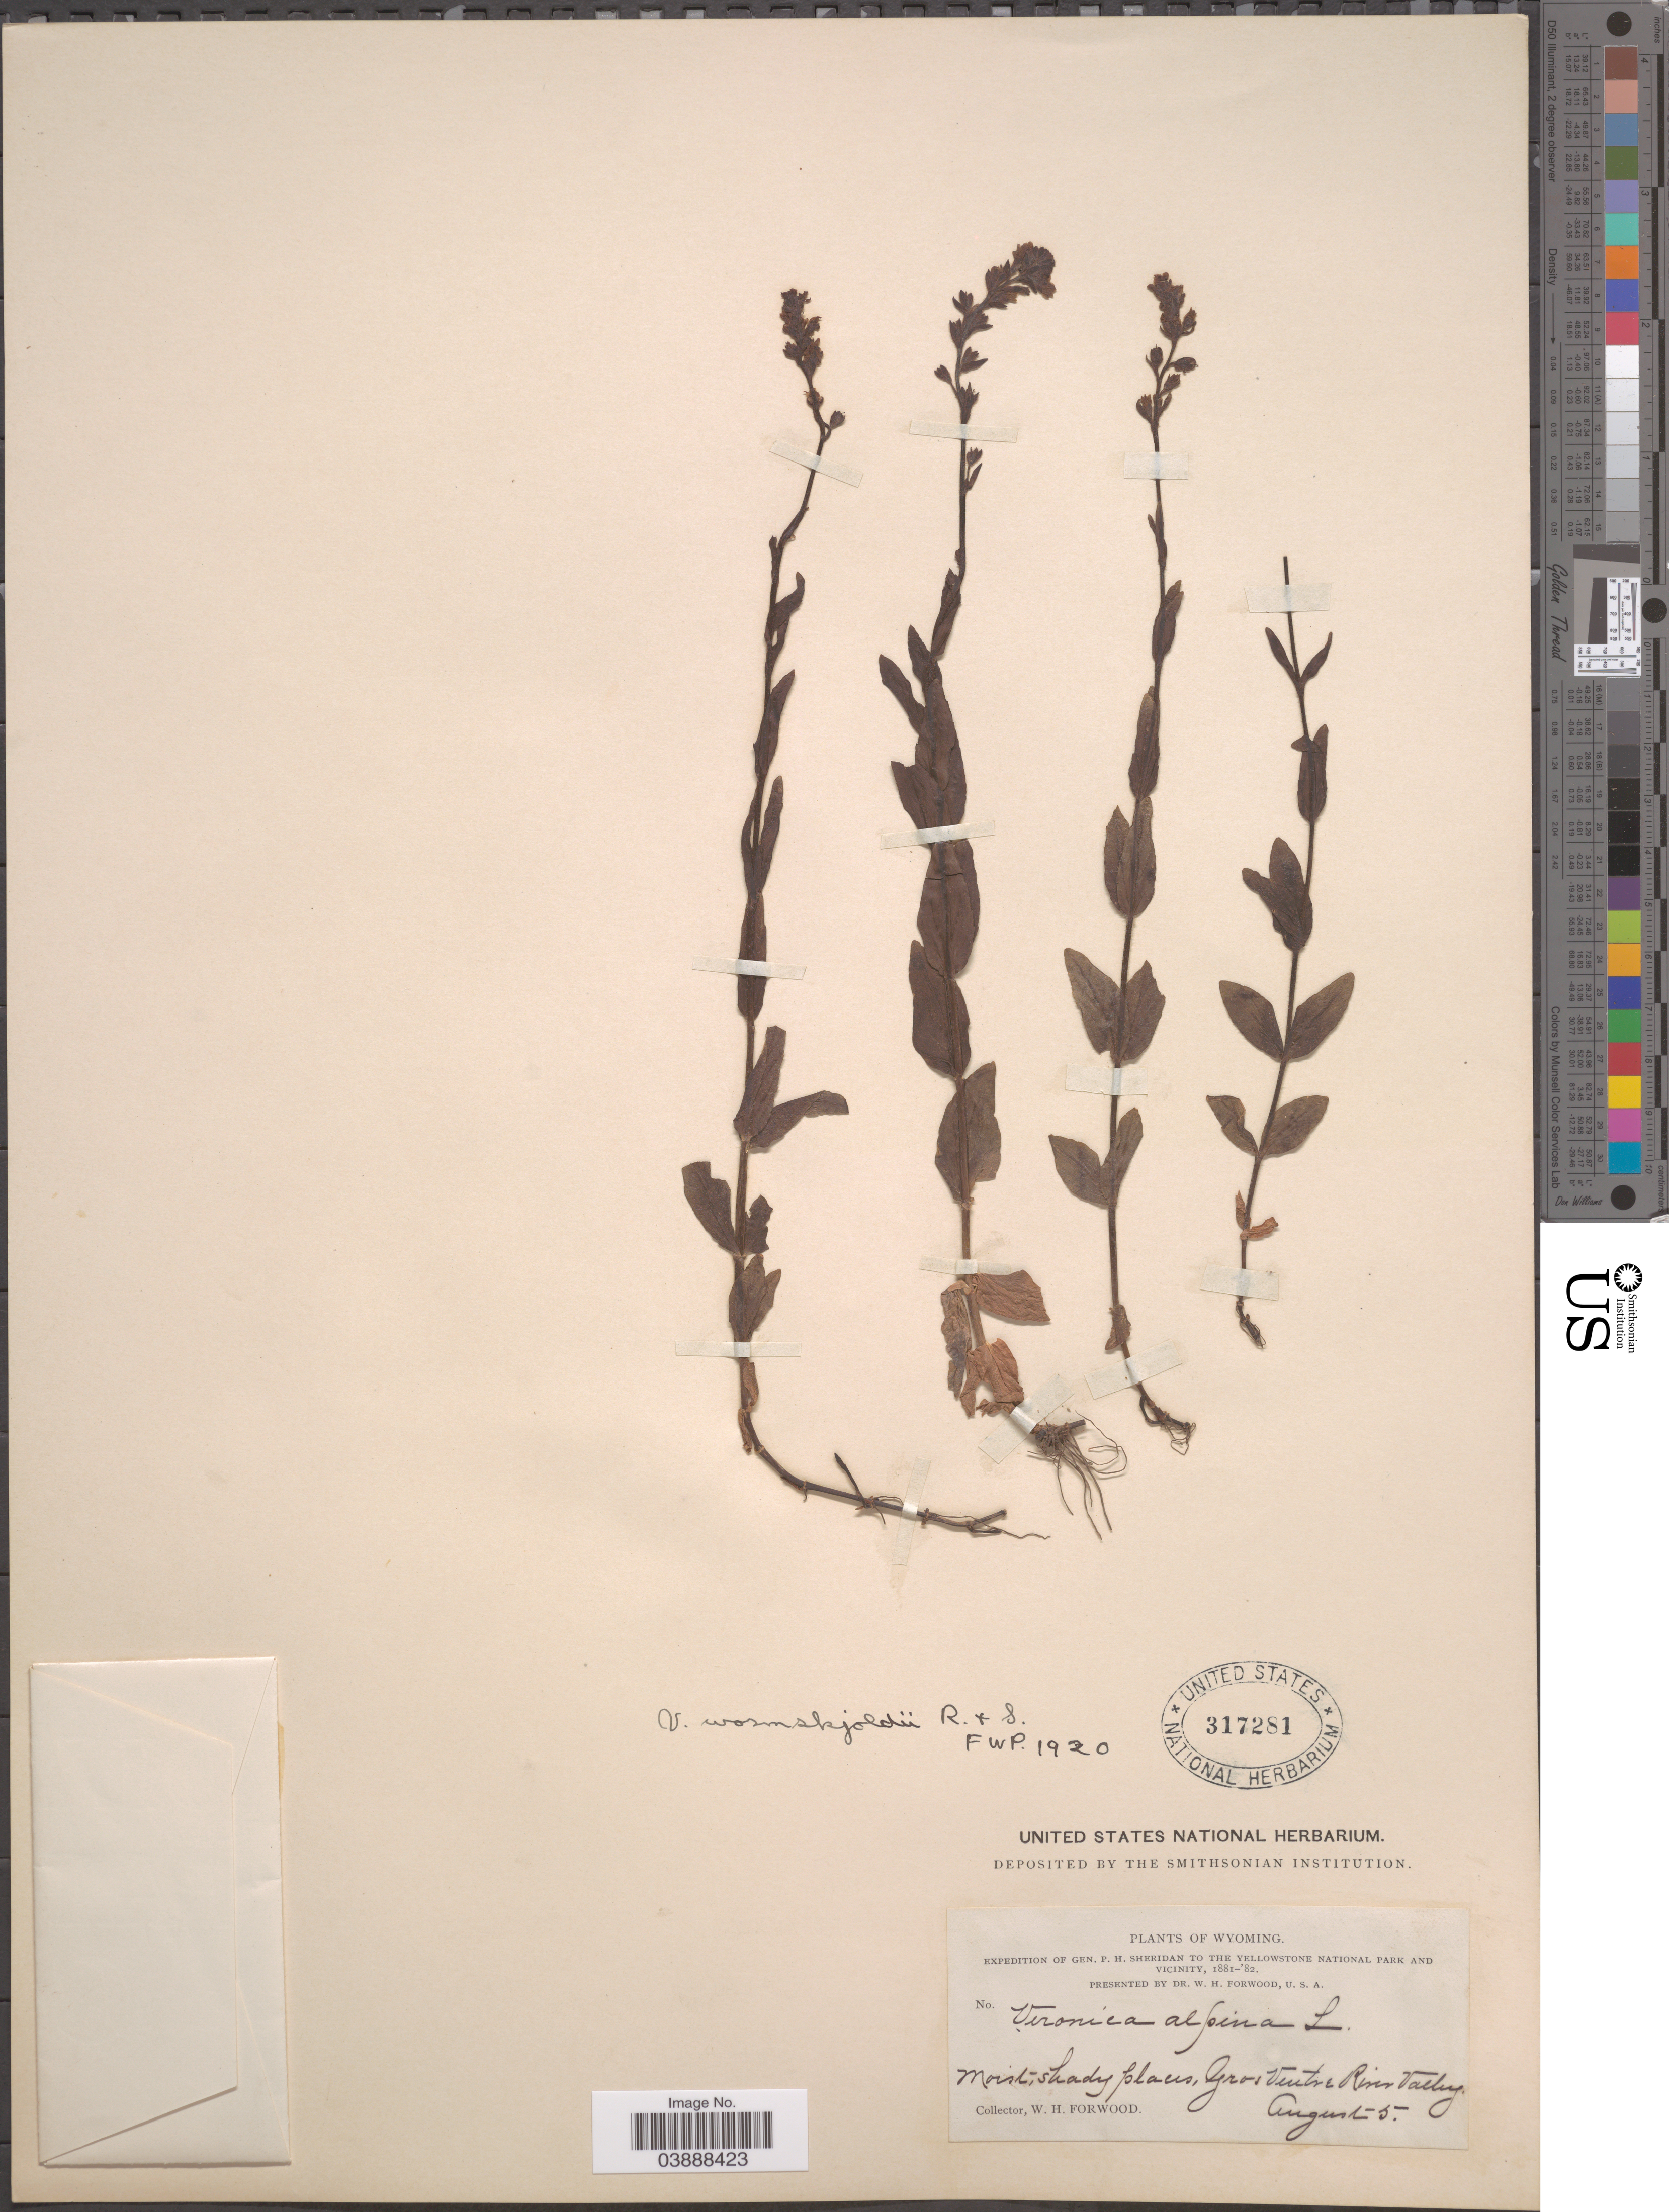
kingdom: Plantae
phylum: Tracheophyta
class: Magnoliopsida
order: Lamiales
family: Plantaginaceae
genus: Veronica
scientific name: Veronica wormskjoldii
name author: Roem. & Schult.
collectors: W. Forwood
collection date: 1881-08-05/1882-08-05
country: United States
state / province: Wyoming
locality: The Yellowstone National Park and Vicinity. Gros Ventre River Valley.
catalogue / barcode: US 317281